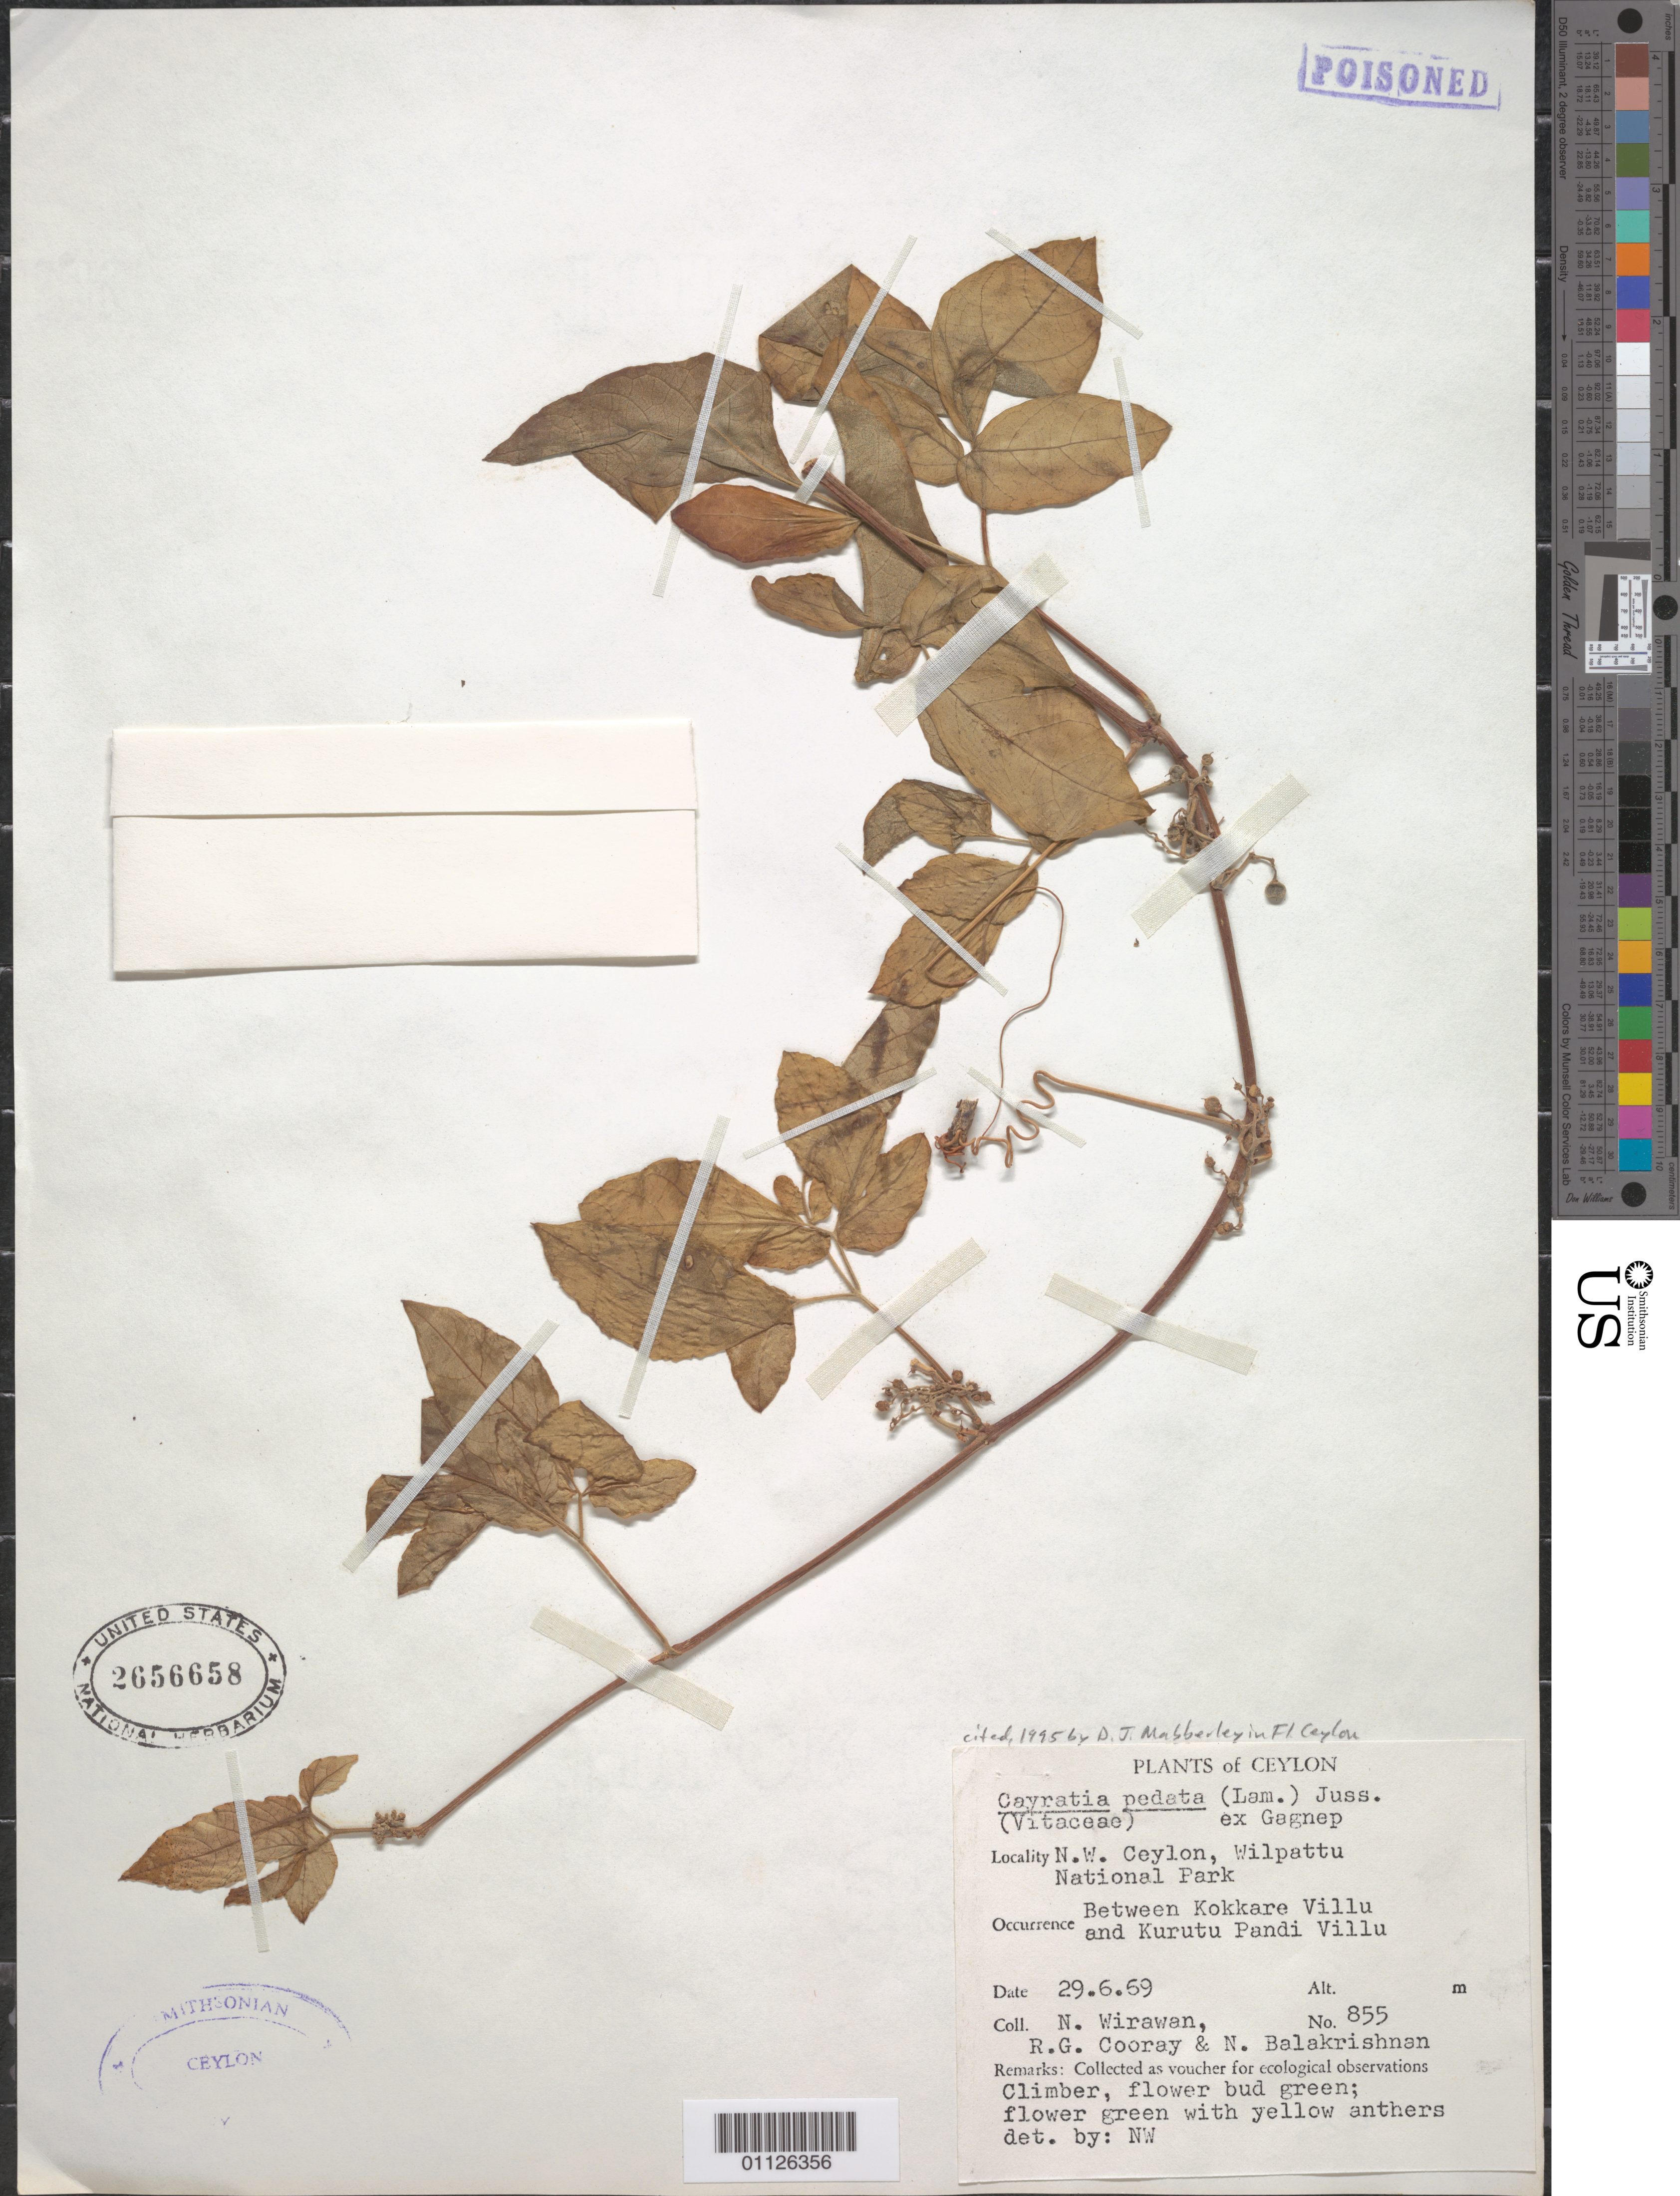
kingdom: Plantae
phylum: Tracheophyta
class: Magnoliopsida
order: Vitales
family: Vitaceae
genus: Cayratia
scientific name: Cayratia pedata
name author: (Lour.) Gagnep.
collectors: N. Wirawan, R. Cooray & N. P. Balakrishnan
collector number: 855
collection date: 1969-06-29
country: Sri Lanka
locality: Wilpattu National Park. Between Kokkare Villu and Kurutu Pandi Villu.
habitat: Climber.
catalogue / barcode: US 2656658